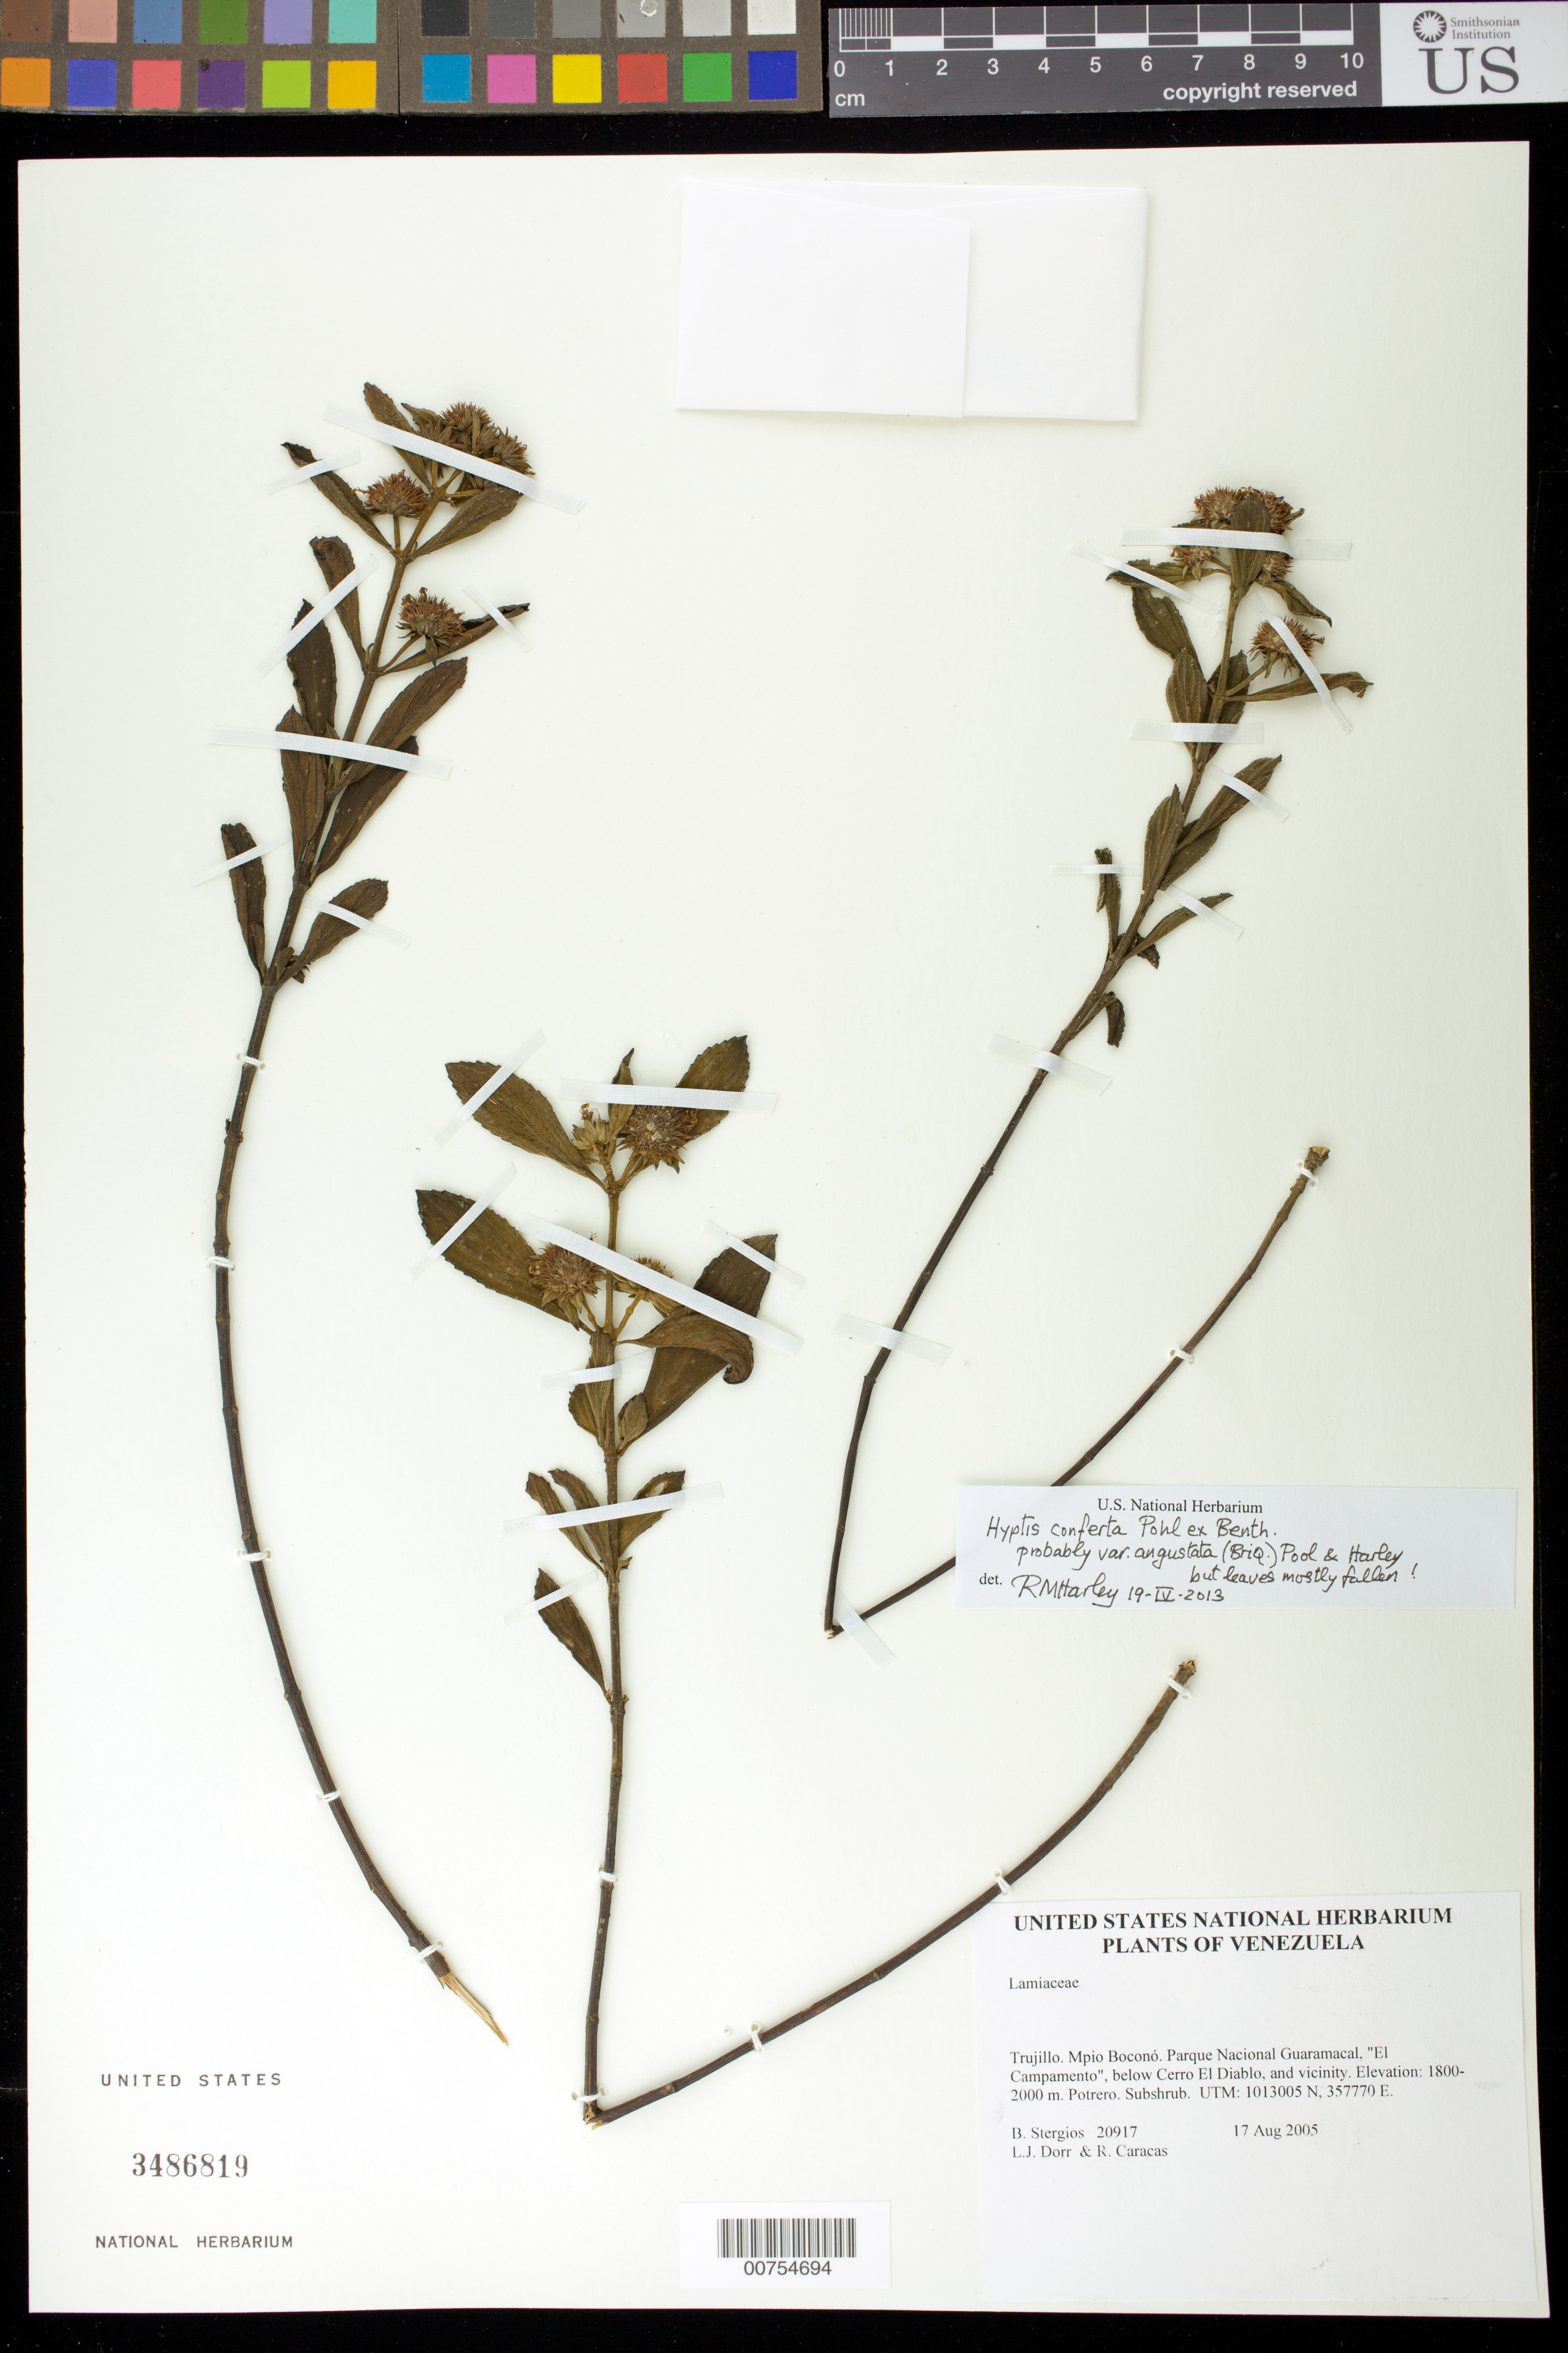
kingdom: Plantae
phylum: Tracheophyta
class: Magnoliopsida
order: Lamiales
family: Lamiaceae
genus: Hyptis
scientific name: Hyptis conferta var. angustata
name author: (Briq.) A. Pool & Harley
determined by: Harley, R. M.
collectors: B. G. Stergios, L. J. Dorr & R. Caracas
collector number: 20917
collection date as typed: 17 Aug 2005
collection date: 2005-08-17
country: Venezuela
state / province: Trujillo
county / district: Boconó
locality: Parque Nacional Guaramacal, "El Campamento", below Cerro El Diablo, and vicinity.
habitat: Potrero.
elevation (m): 1800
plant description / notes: PORT, US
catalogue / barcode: US 3486819